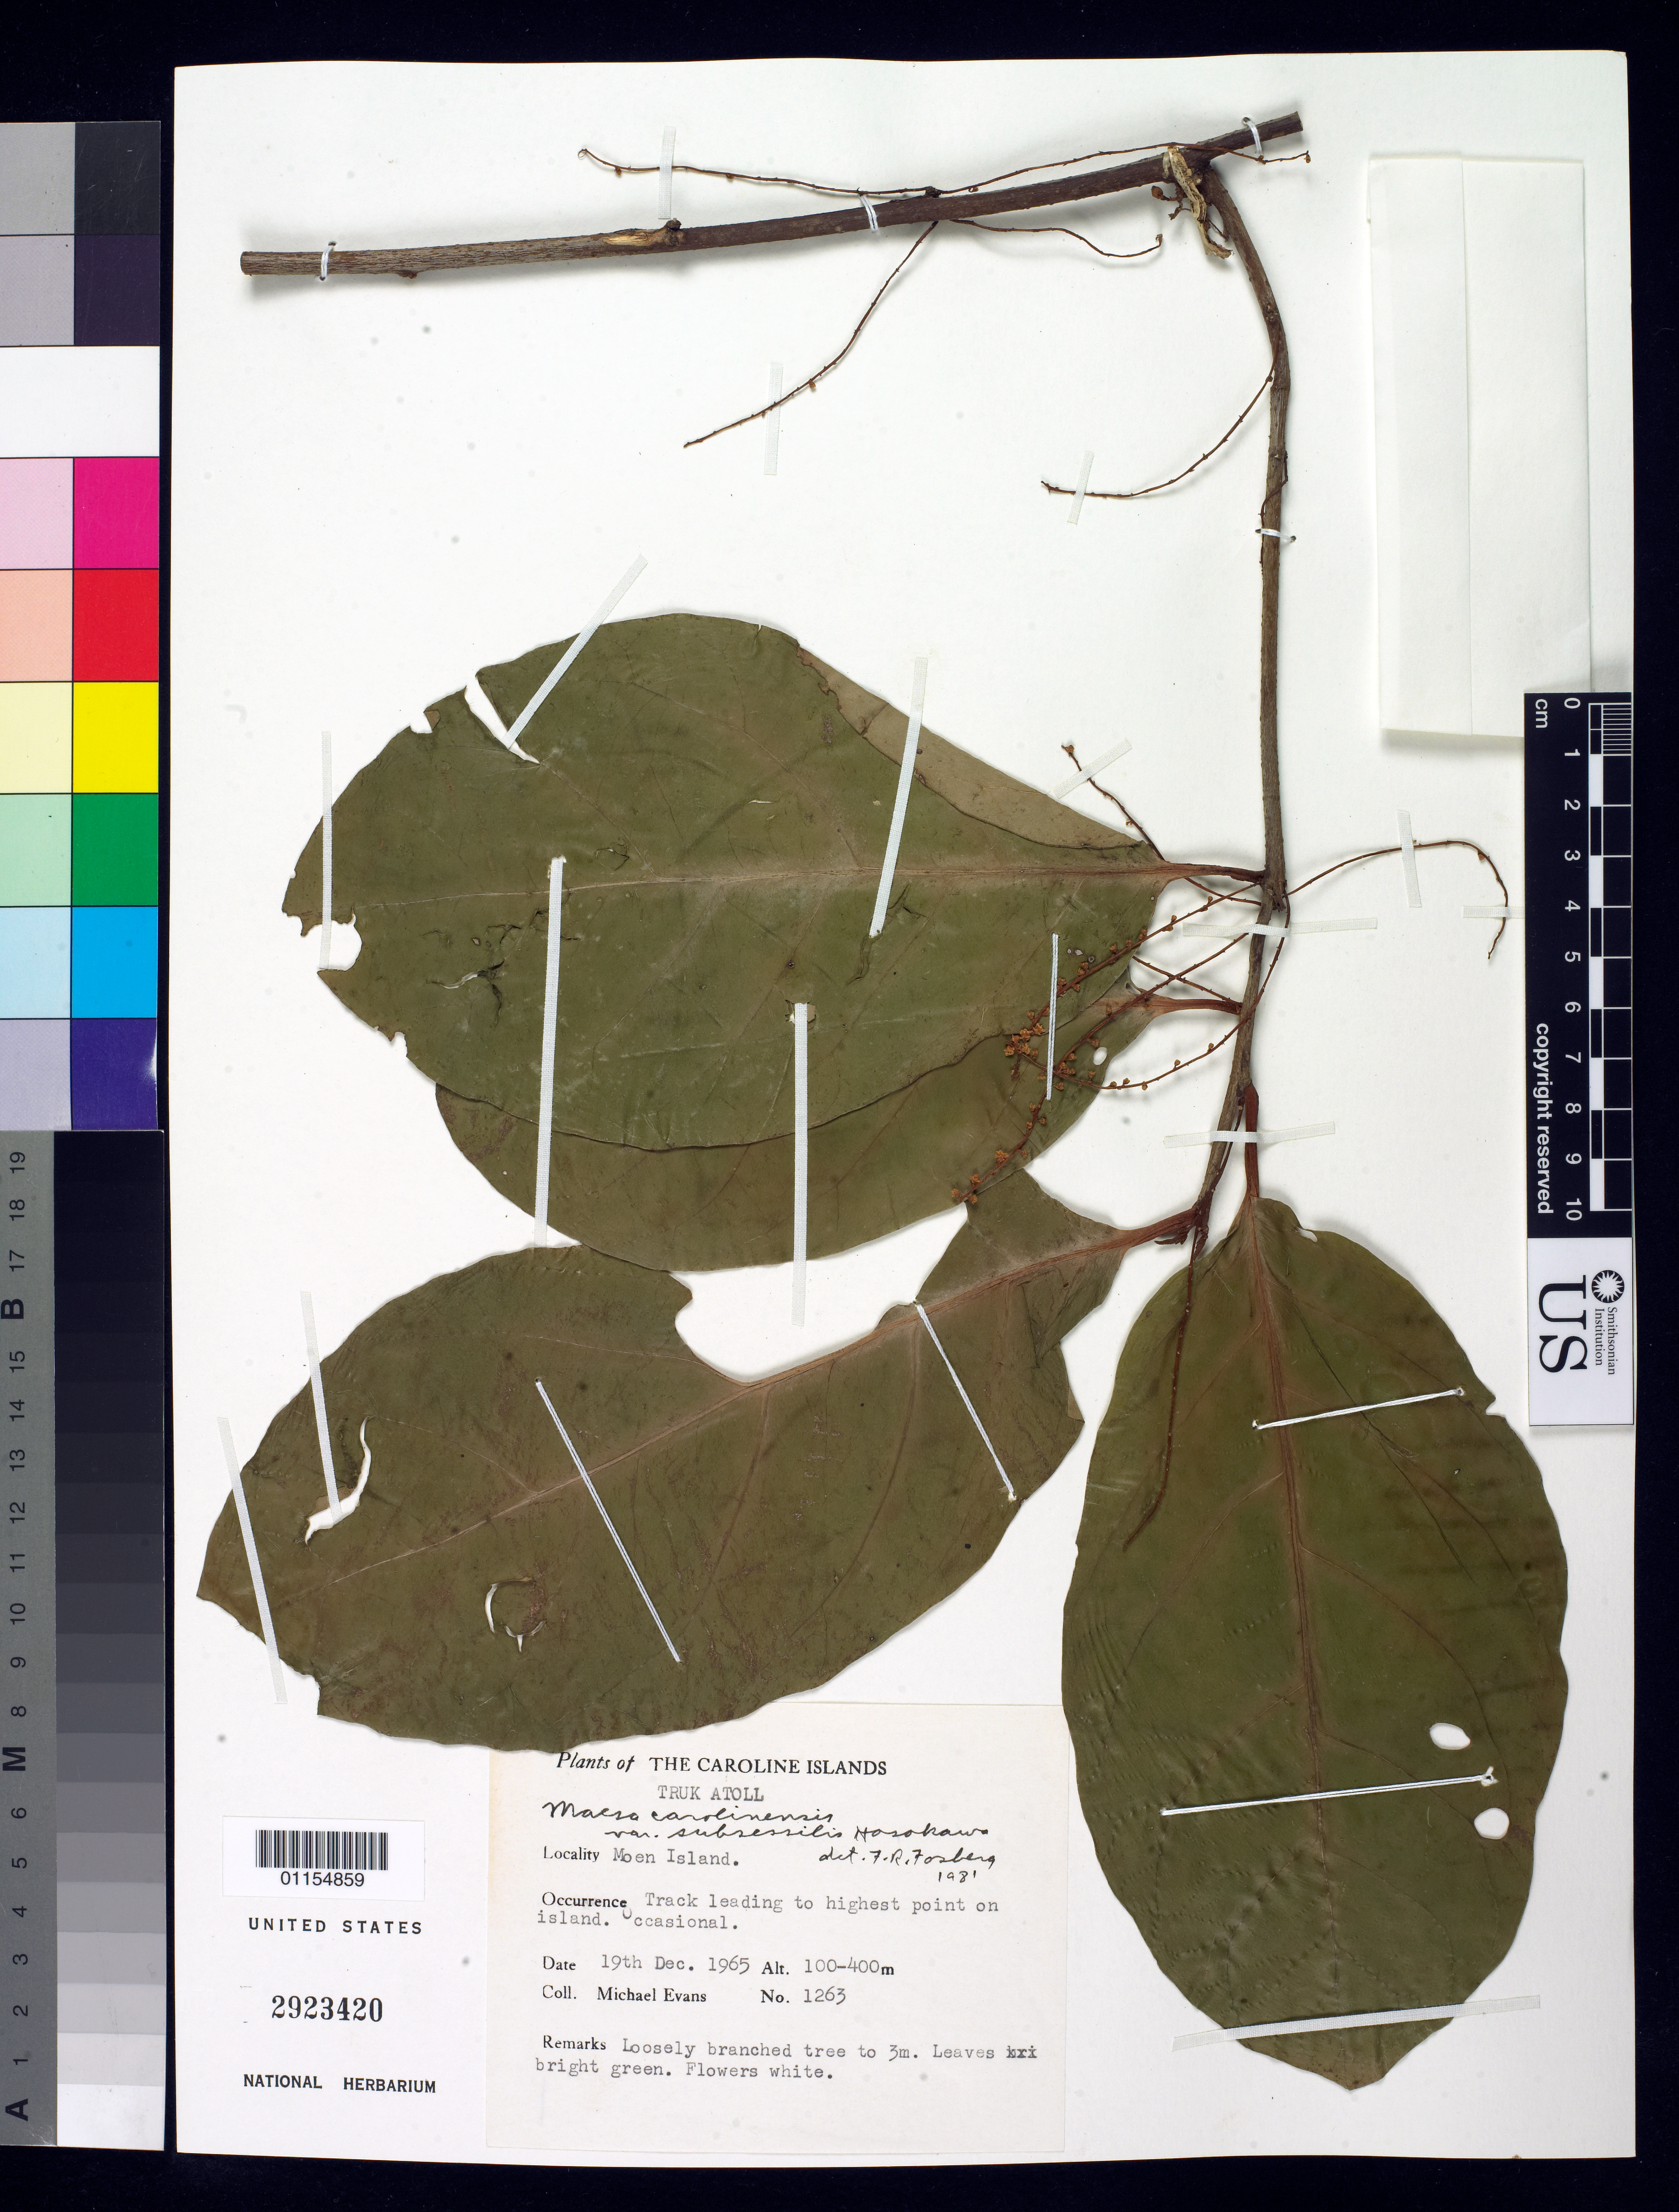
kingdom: Plantae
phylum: Tracheophyta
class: Magnoliopsida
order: Ericales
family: Primulaceae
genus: Maesa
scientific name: Maesa carolinensis var. subsessilis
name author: Hosok.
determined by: Fosberg, F. R.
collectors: M. Evans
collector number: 1263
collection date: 1965-12-19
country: Micronesia, Federated States of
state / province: Truk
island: Moen [Wono]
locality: track leading to highest point on island.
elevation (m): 100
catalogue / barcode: US 2923420